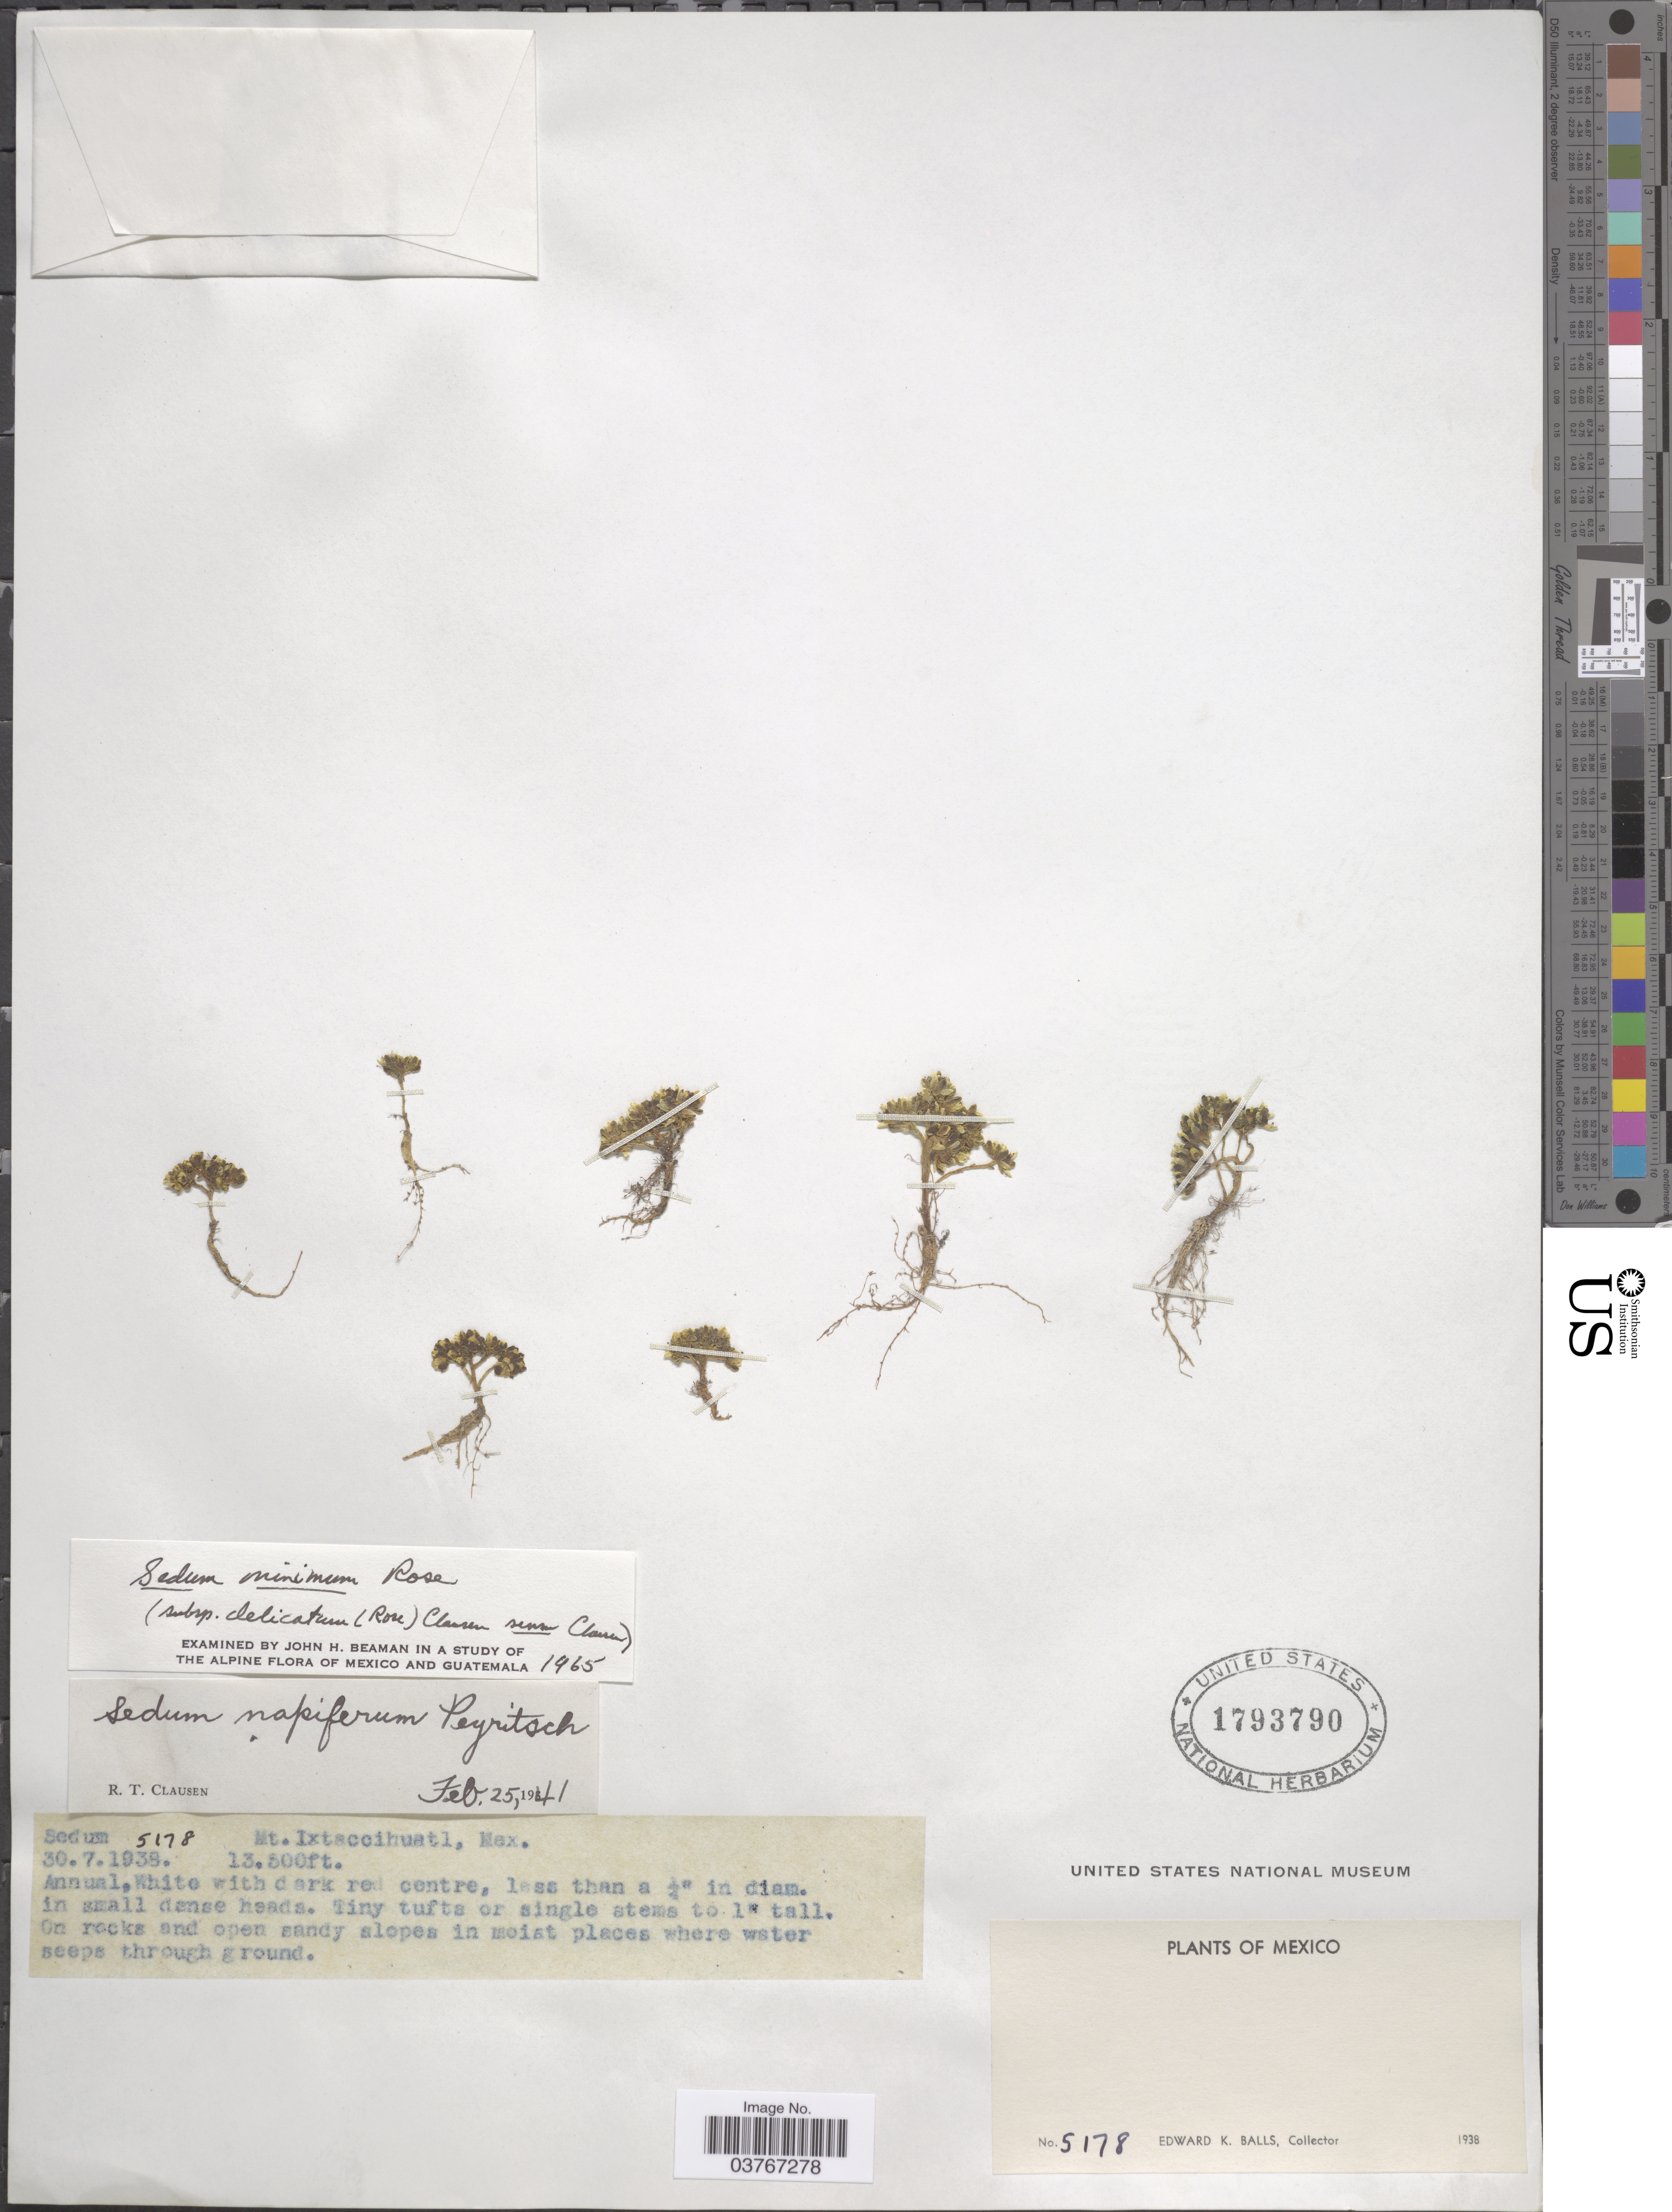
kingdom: Plantae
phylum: Tracheophyta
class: Magnoliopsida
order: Saxifragales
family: Crassulaceae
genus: Sedum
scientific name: Sedum minimum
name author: Rose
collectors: E. K. Balls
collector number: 5178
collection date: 1938-07-30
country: Mexico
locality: Mt. Ixtaccihuatl.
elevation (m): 4115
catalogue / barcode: US 1793790